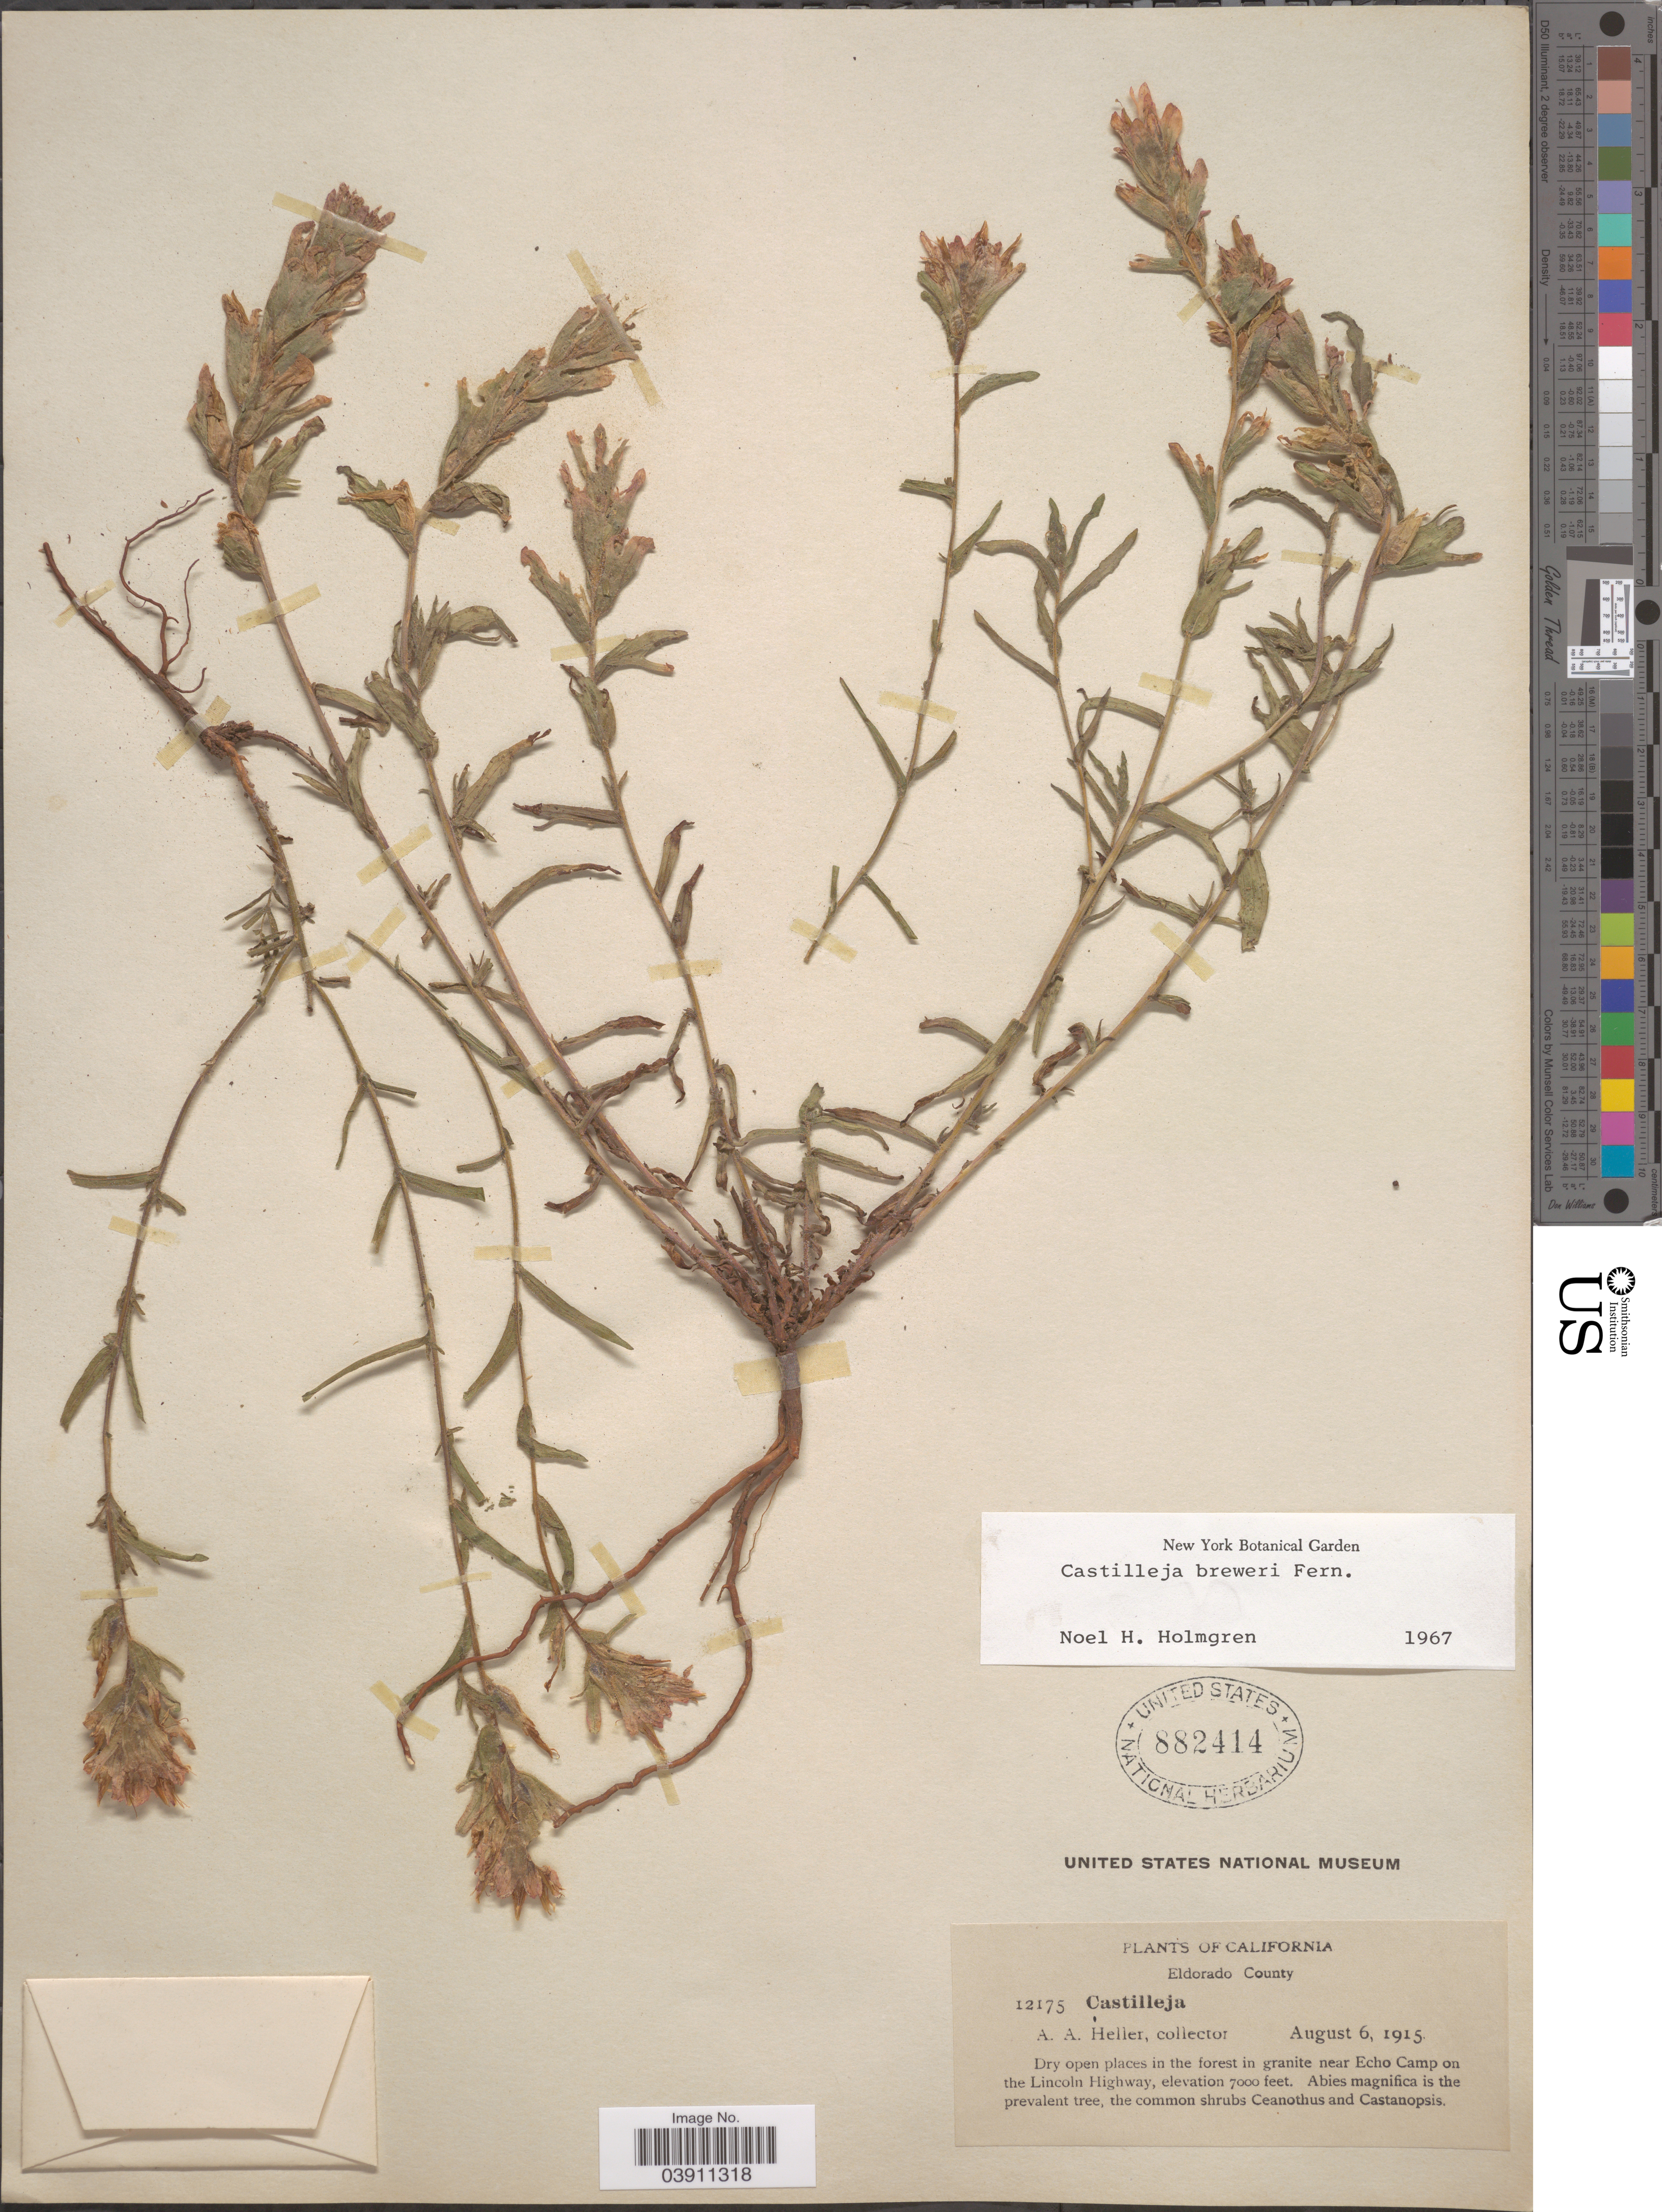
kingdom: Plantae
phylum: Tracheophyta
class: Magnoliopsida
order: Lamiales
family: Orobanchaceae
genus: Castilleja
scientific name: Castilleja breweri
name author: Fernald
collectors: A. A. Heller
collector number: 12175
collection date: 1915-08-06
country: United States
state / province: California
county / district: El Dorado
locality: Eldorado County. Dry open places in the forest in granite near Echo Camp on the Lincoln Highway.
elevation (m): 2134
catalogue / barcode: US 882414